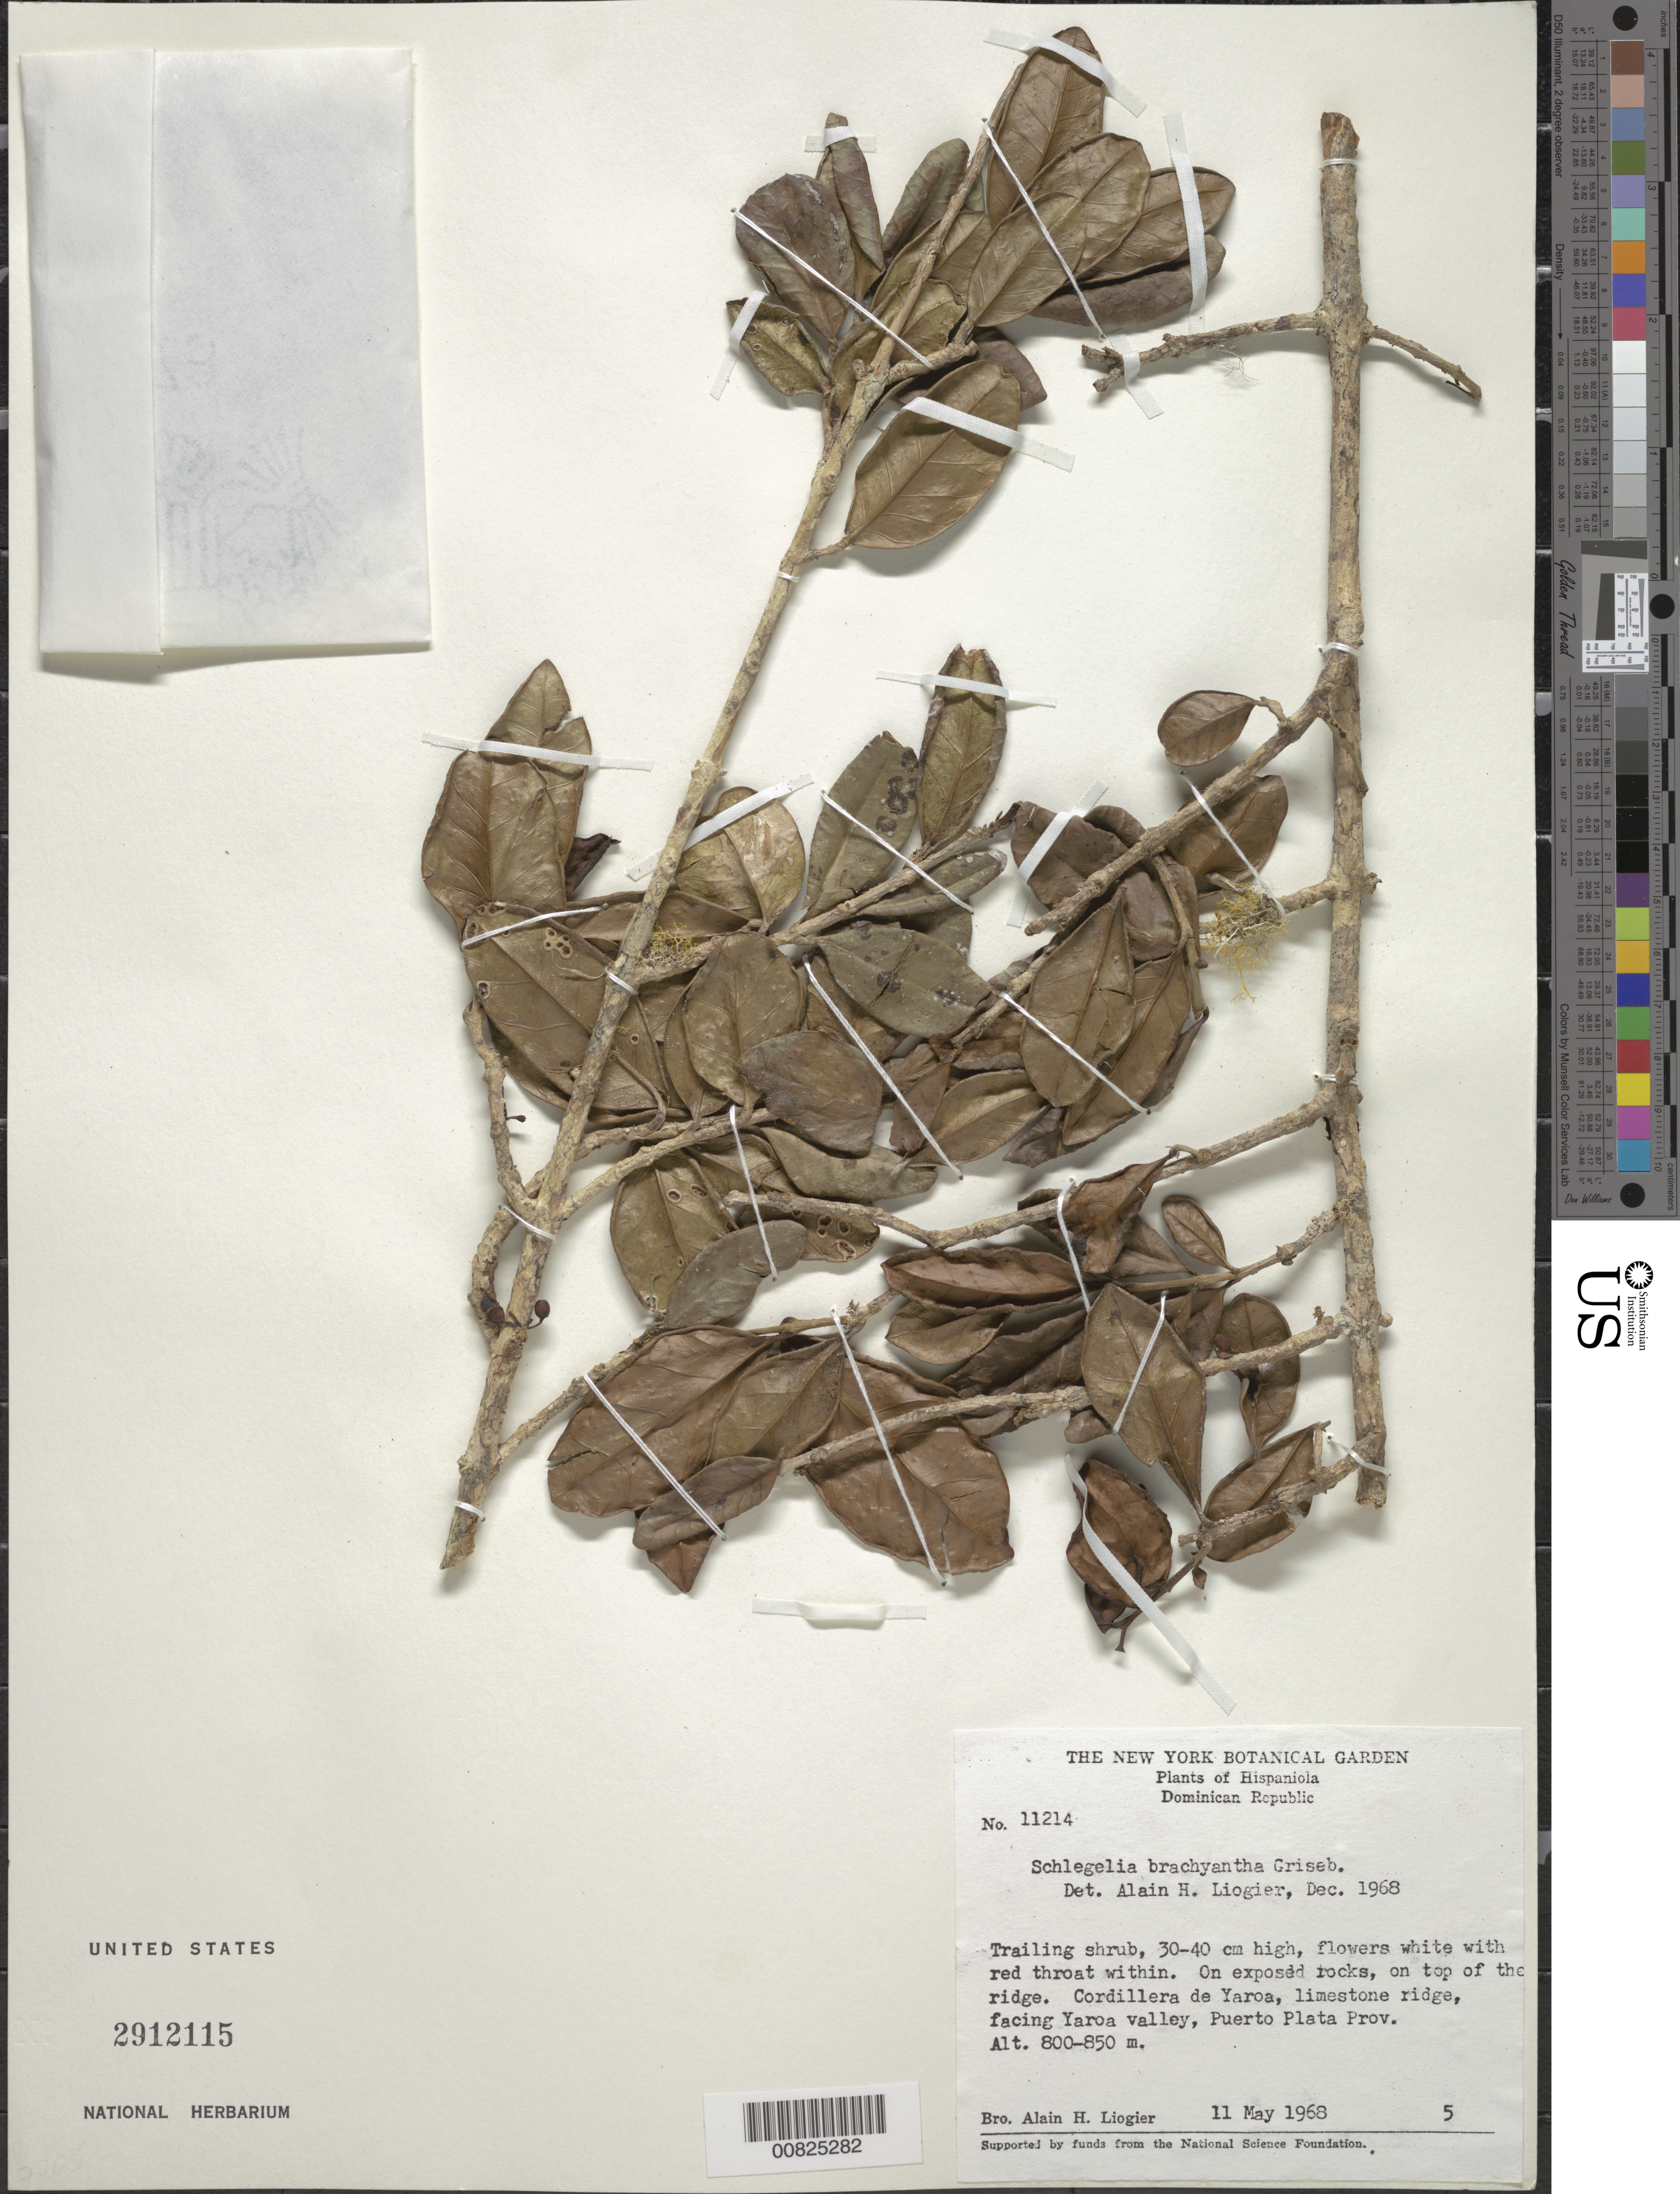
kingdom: Plantae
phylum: Tracheophyta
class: Magnoliopsida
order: Lamiales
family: Schlegeliaceae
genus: Schlegelia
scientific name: Schlegelia brachyantha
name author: Griseb.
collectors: A. H. Liogier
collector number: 11214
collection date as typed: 11 May 1968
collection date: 1968-05-11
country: Dominican Republic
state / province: Puerto Plata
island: Hispaniola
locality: Cordillera de Yaroa, facing Yaroa Valley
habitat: On exposed rocks on top of limestone ridge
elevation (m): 800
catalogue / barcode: US 2912115